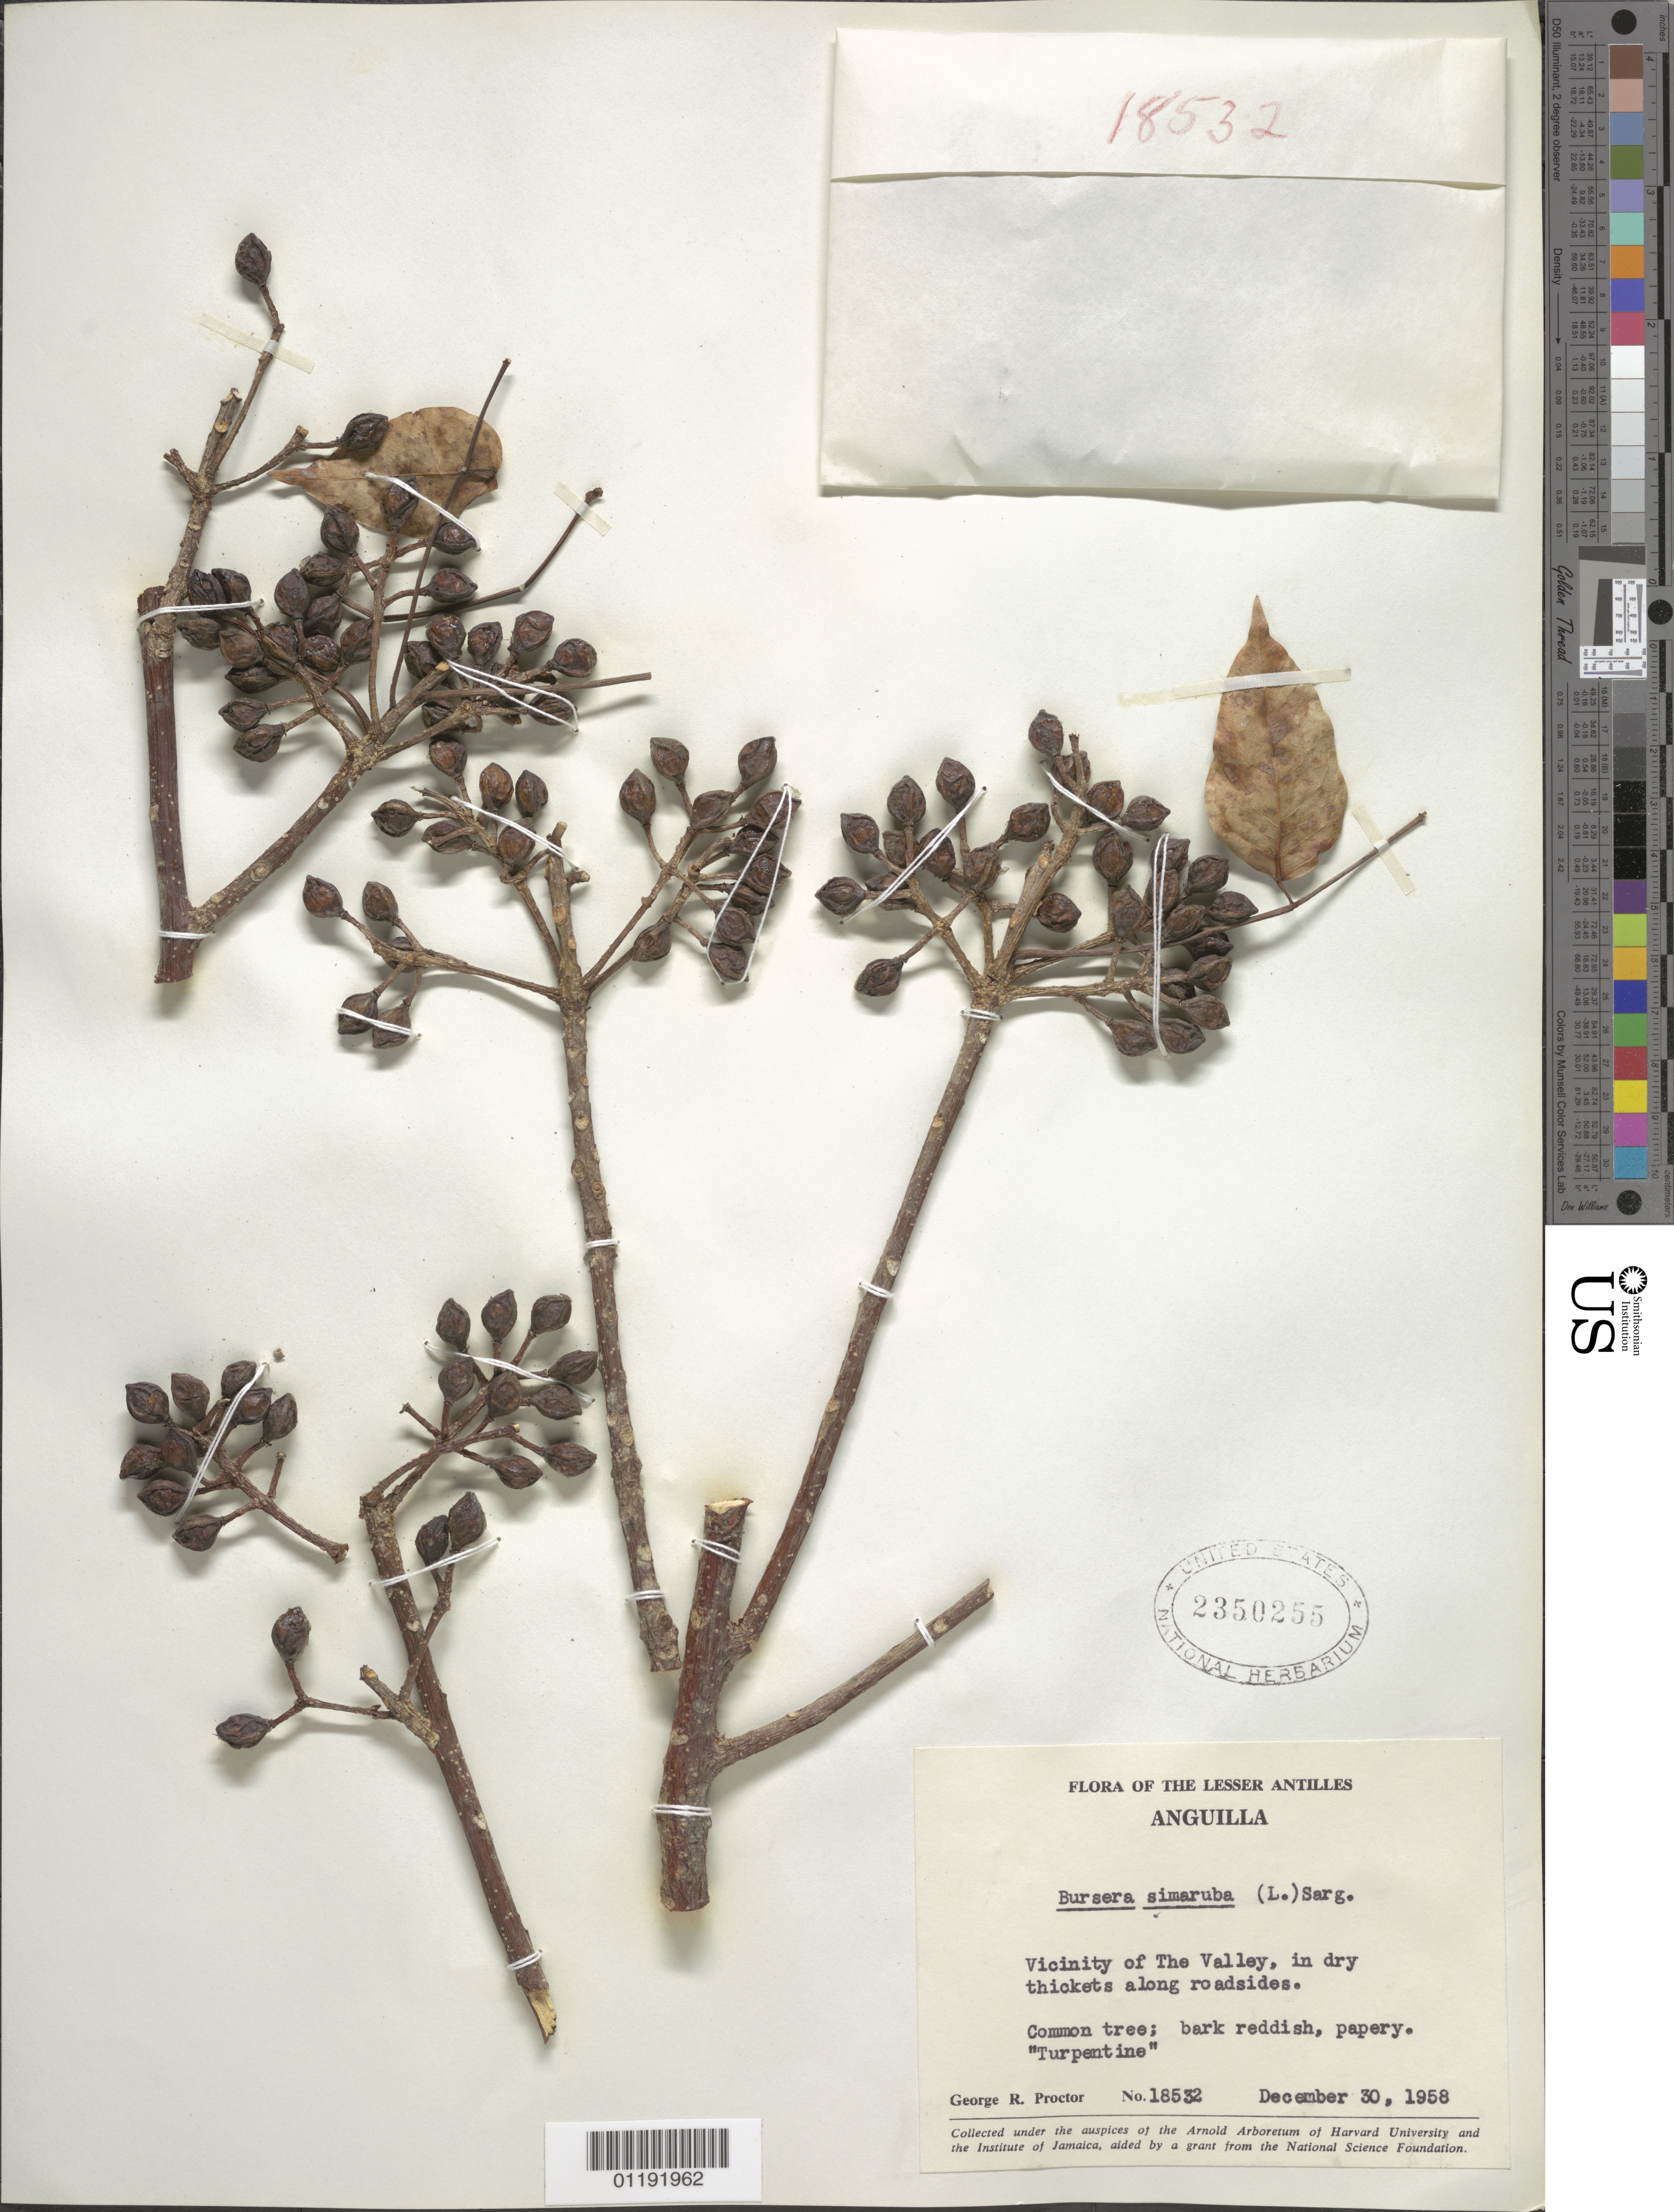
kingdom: Plantae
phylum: Tracheophyta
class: Magnoliopsida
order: Sapindales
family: Burseraceae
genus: Bursera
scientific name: Bursera simaruba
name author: (L.) Sarg.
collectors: G. R. Proctor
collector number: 18532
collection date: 1958-12-30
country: Anguilla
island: Anguilla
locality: Vicinity of The Valley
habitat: In dry thickets along roadsides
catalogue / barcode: US 2350255